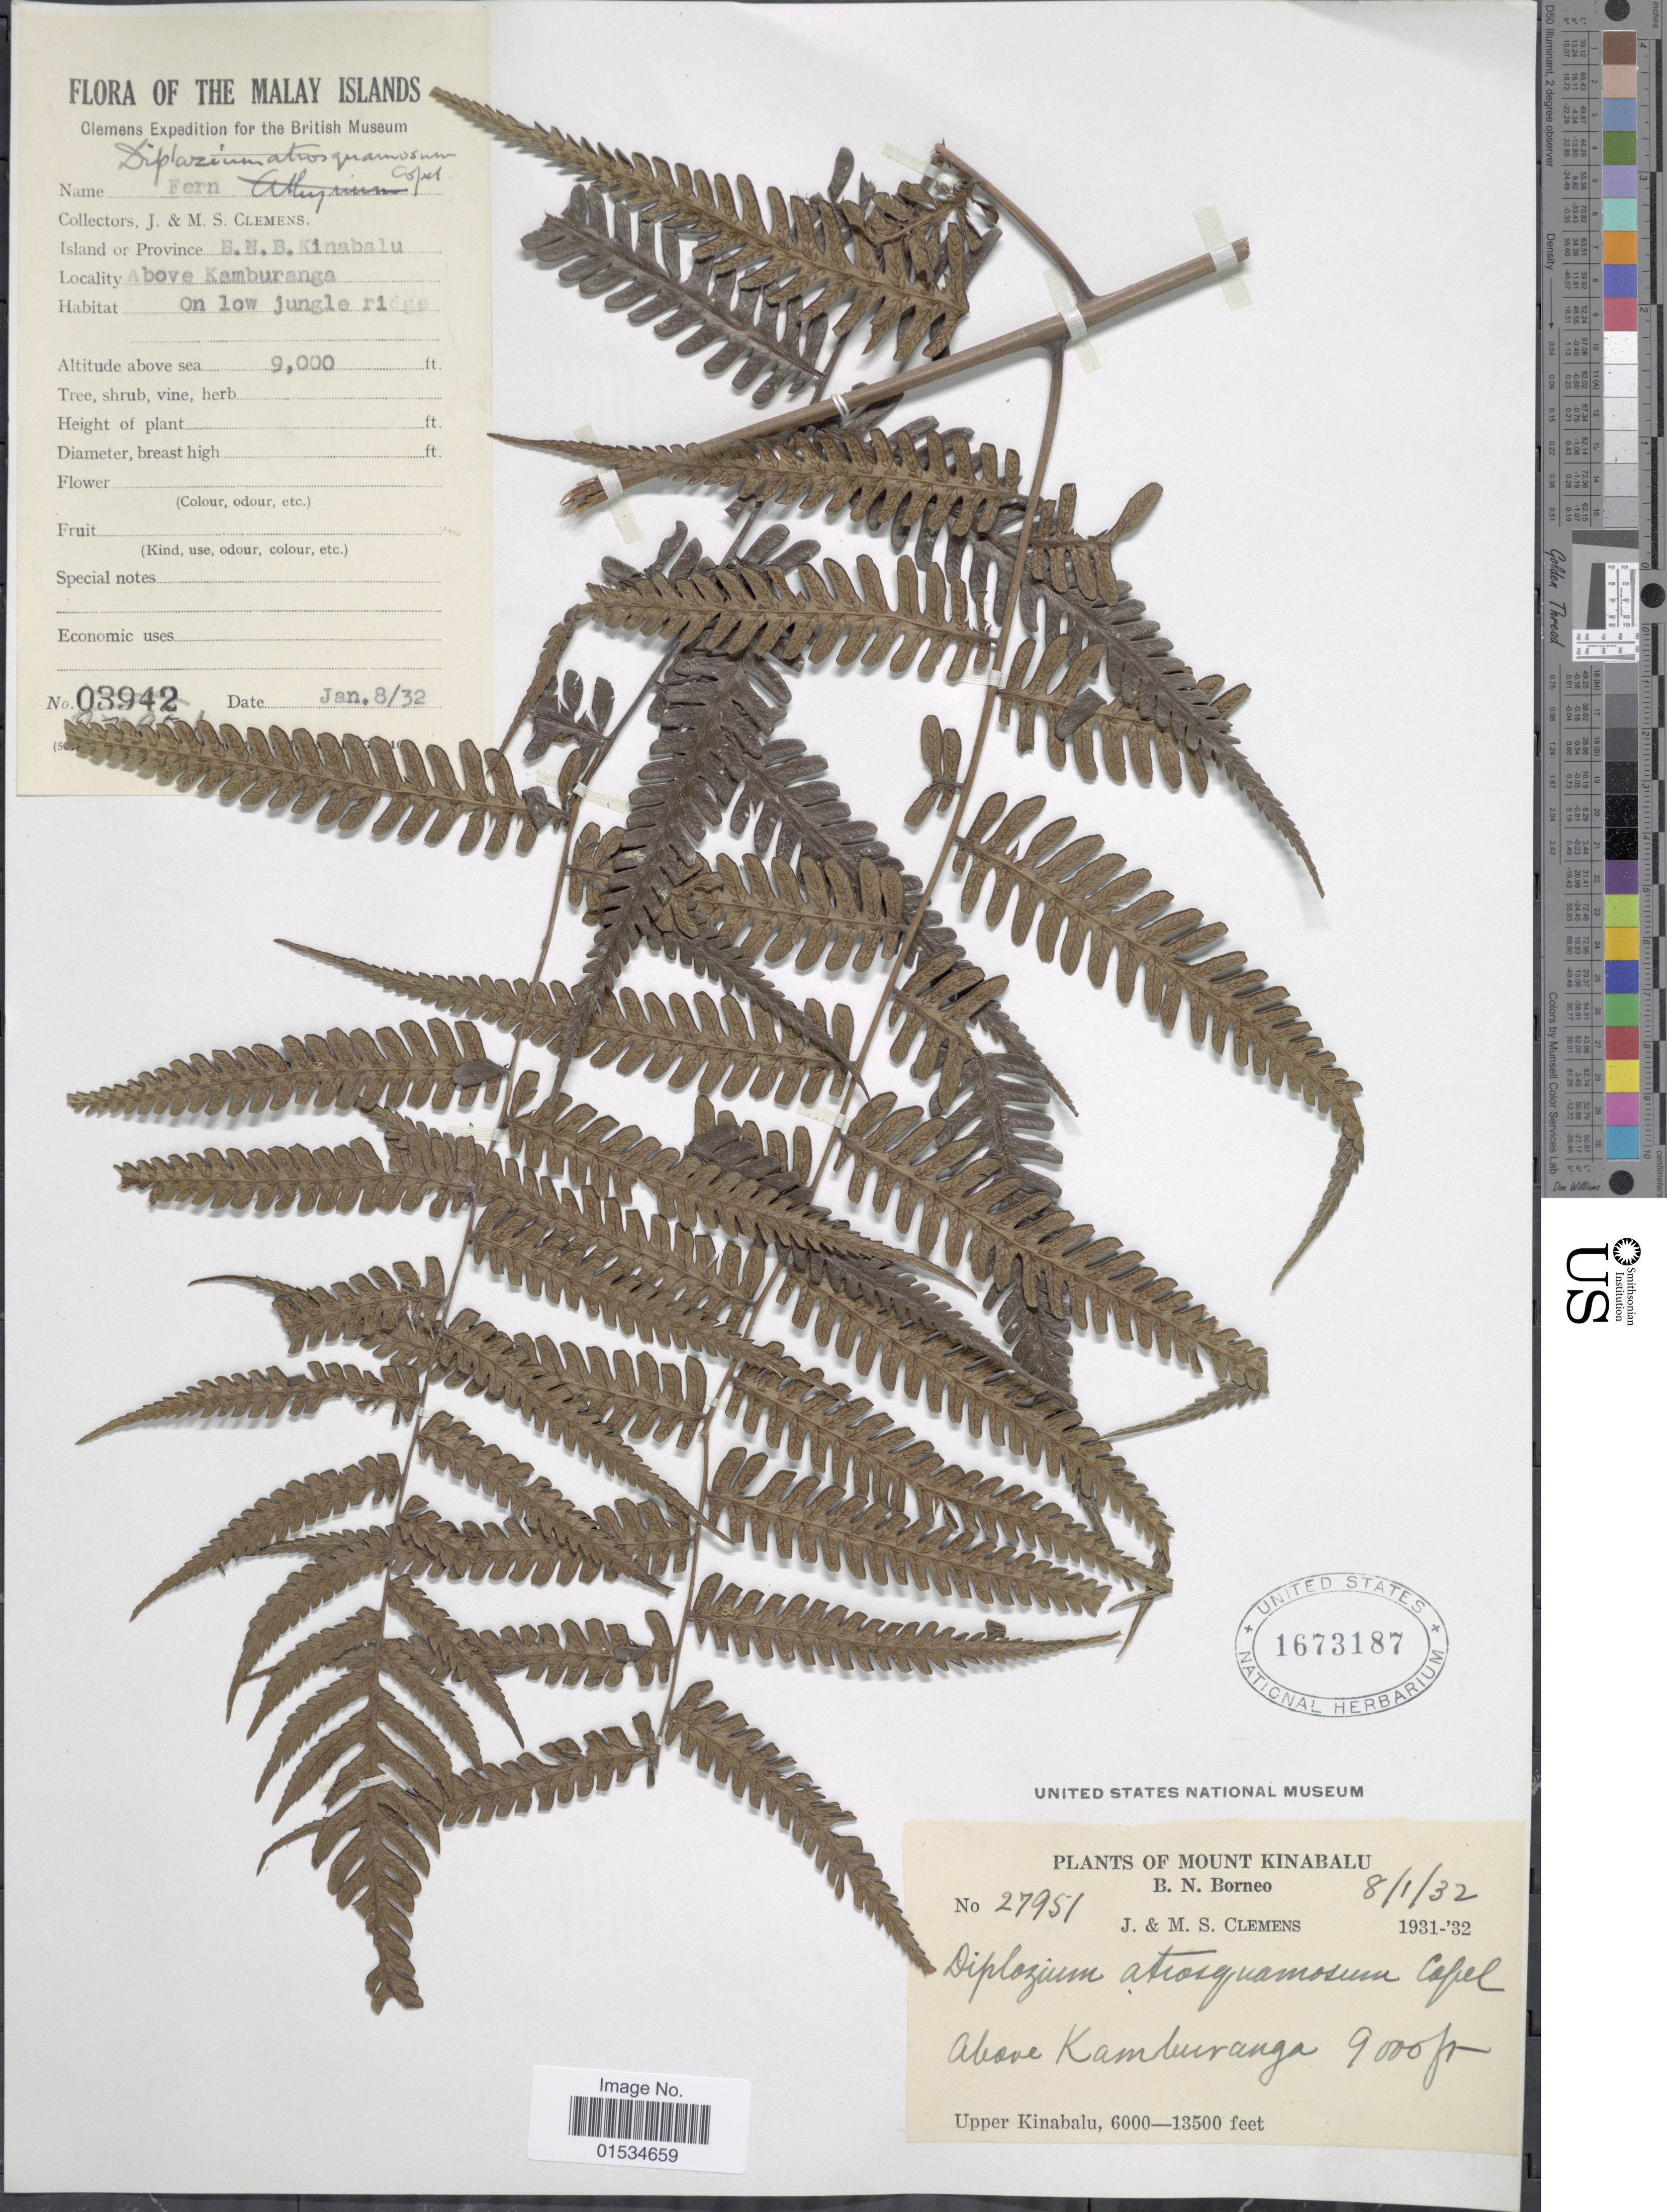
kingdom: Plantae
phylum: Tracheophyta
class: Polypodiopsida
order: Polypodiales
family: Athyriaceae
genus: Diplazium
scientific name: Diplazium atrosquamosum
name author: (Copel.) C. Chr.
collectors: J. Clemens & M. S. Clemens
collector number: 27951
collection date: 1932-01-08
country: Malaysia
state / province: Sabah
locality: Mount Kinabalu, B.N. Borneo, Upper Kinabalu, Above Kamluranga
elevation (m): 2743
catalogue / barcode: US 1673187